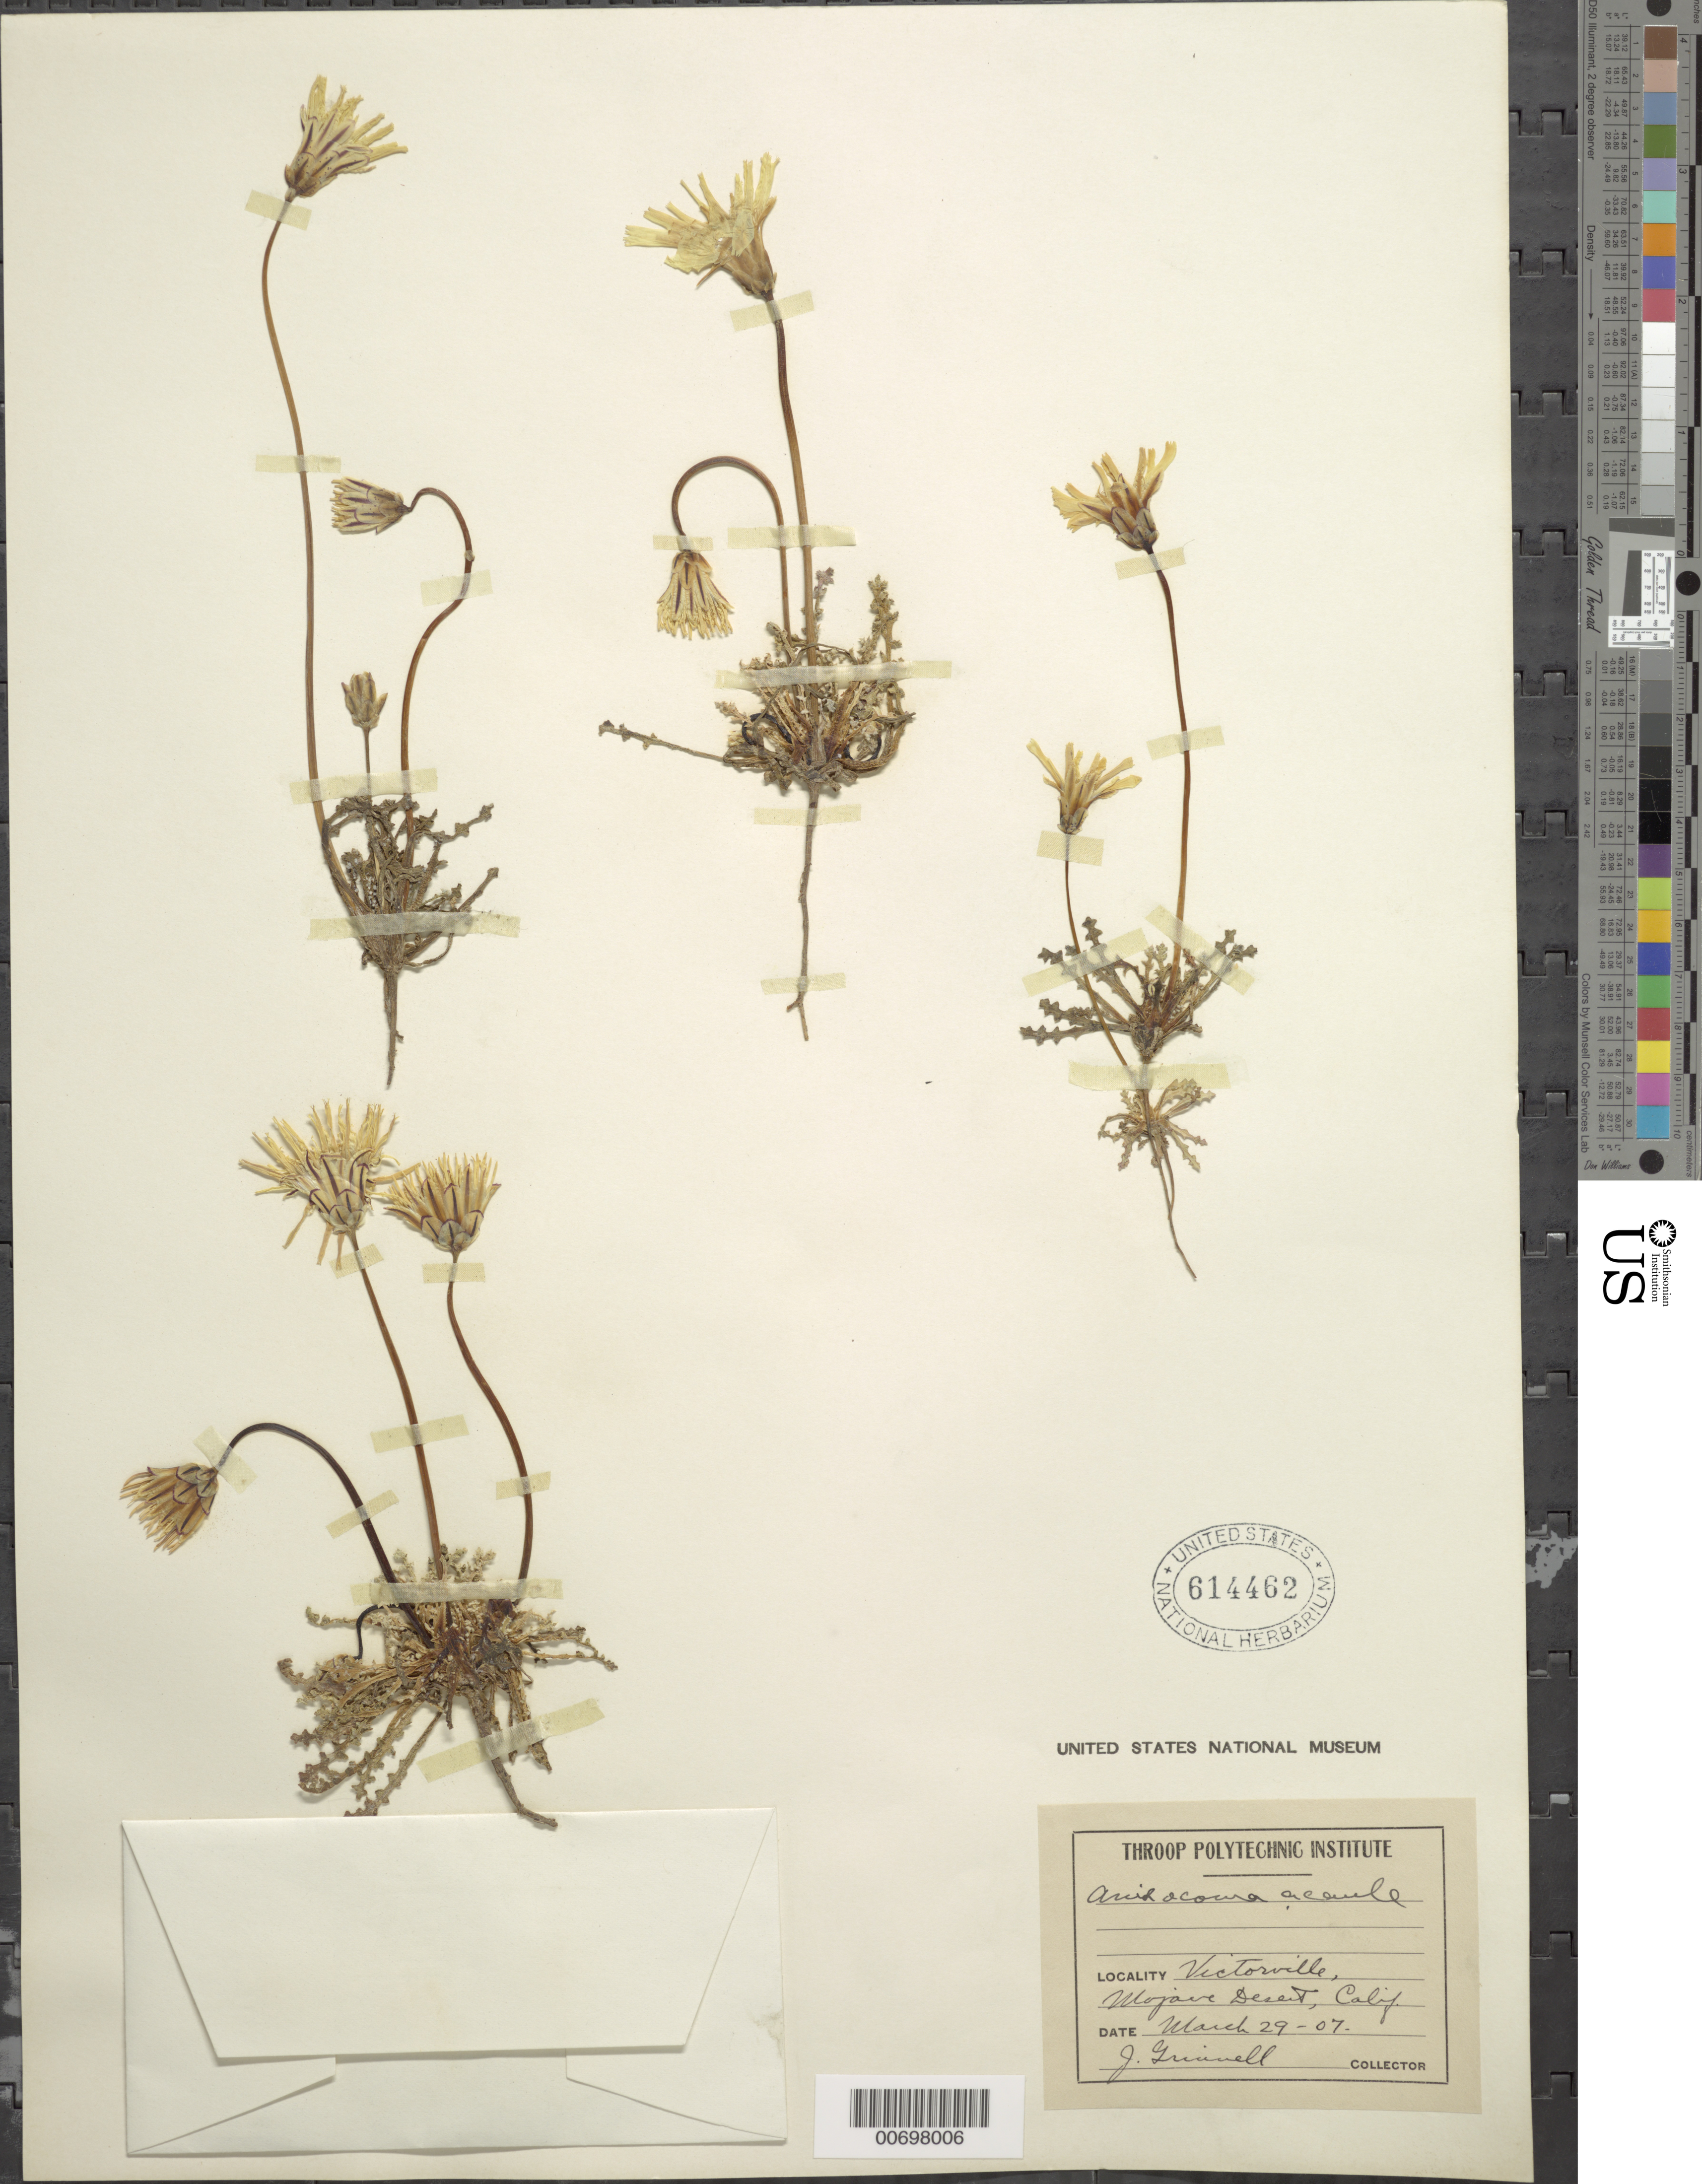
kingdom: Plantae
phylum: Tracheophyta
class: Magnoliopsida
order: Asterales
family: Asteraceae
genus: Anisocoma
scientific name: Anisocoma acaulis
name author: Torr. & A. Gray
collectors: J. Grinnell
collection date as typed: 29 Mar 1907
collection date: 1907-03-29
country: United States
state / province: California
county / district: San Barnadino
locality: Victorville, Mojave Desert.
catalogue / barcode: US 614462